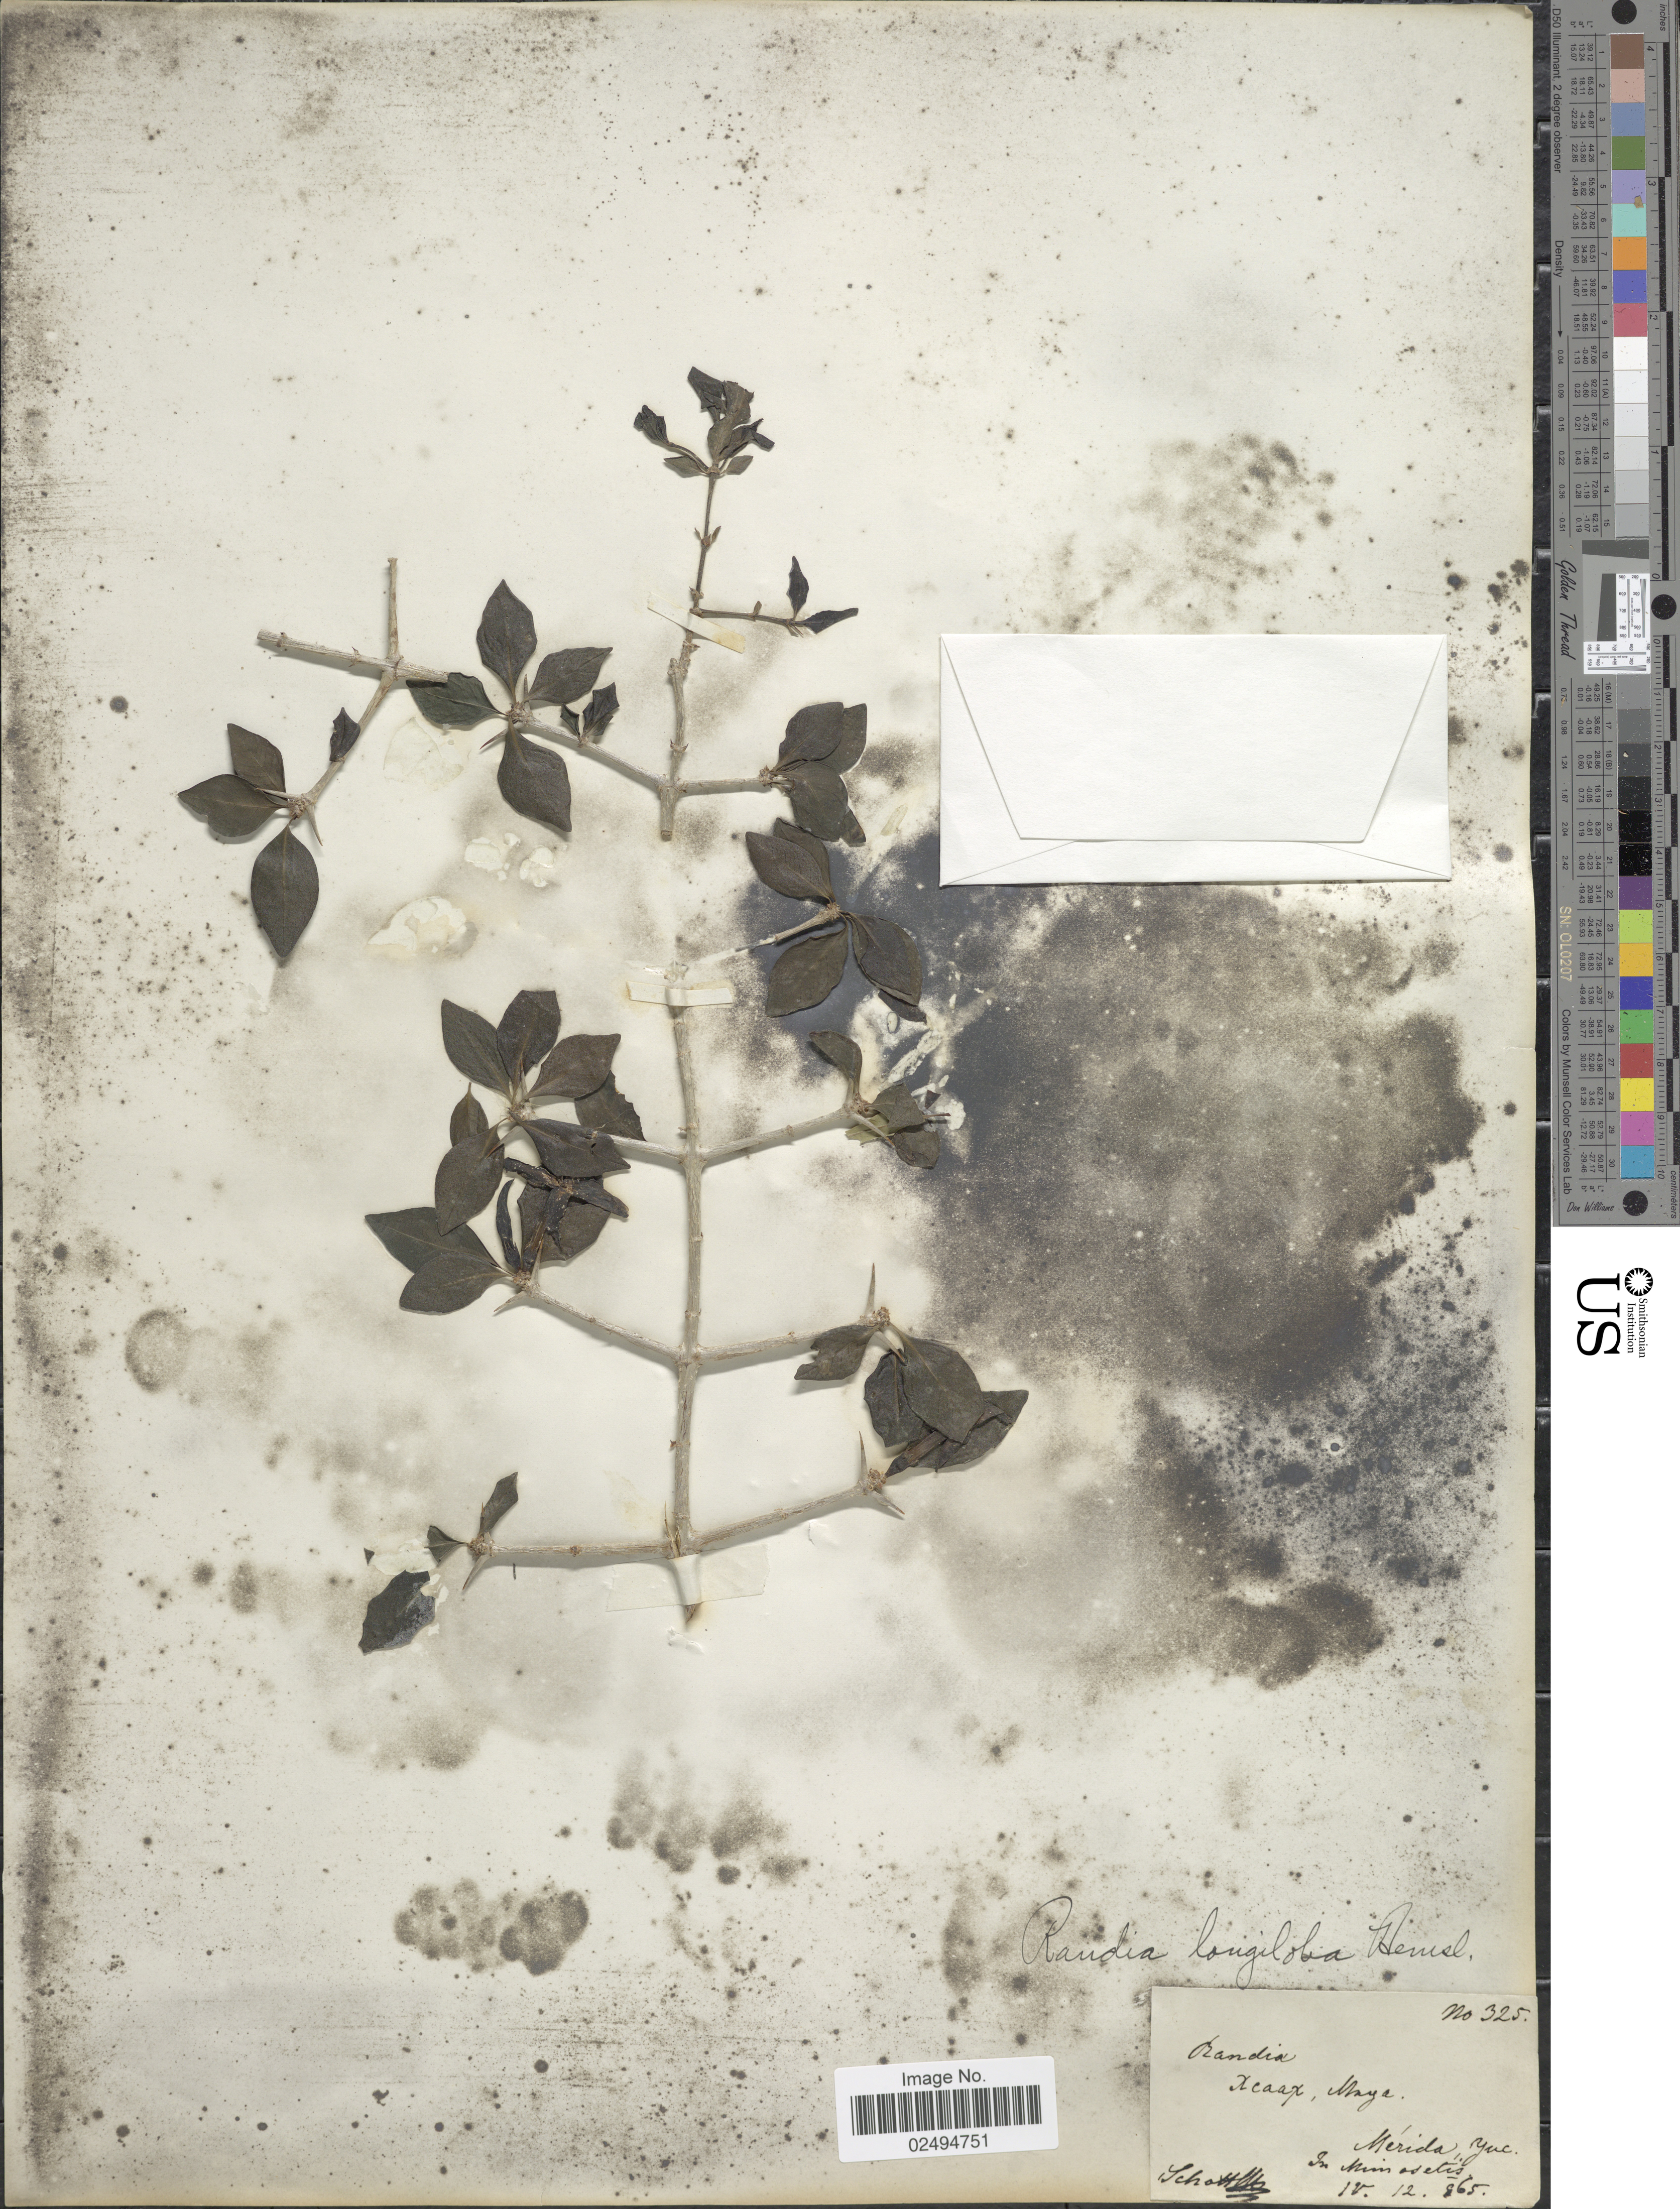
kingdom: Plantae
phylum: Tracheophyta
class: Magnoliopsida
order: Gentianales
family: Rubiaceae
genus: Randia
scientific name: Randia longiloba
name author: Hemsl.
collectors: Schott, --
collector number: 325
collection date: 1965-04-12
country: Mexico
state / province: Yucatán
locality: Merida, Yuc.